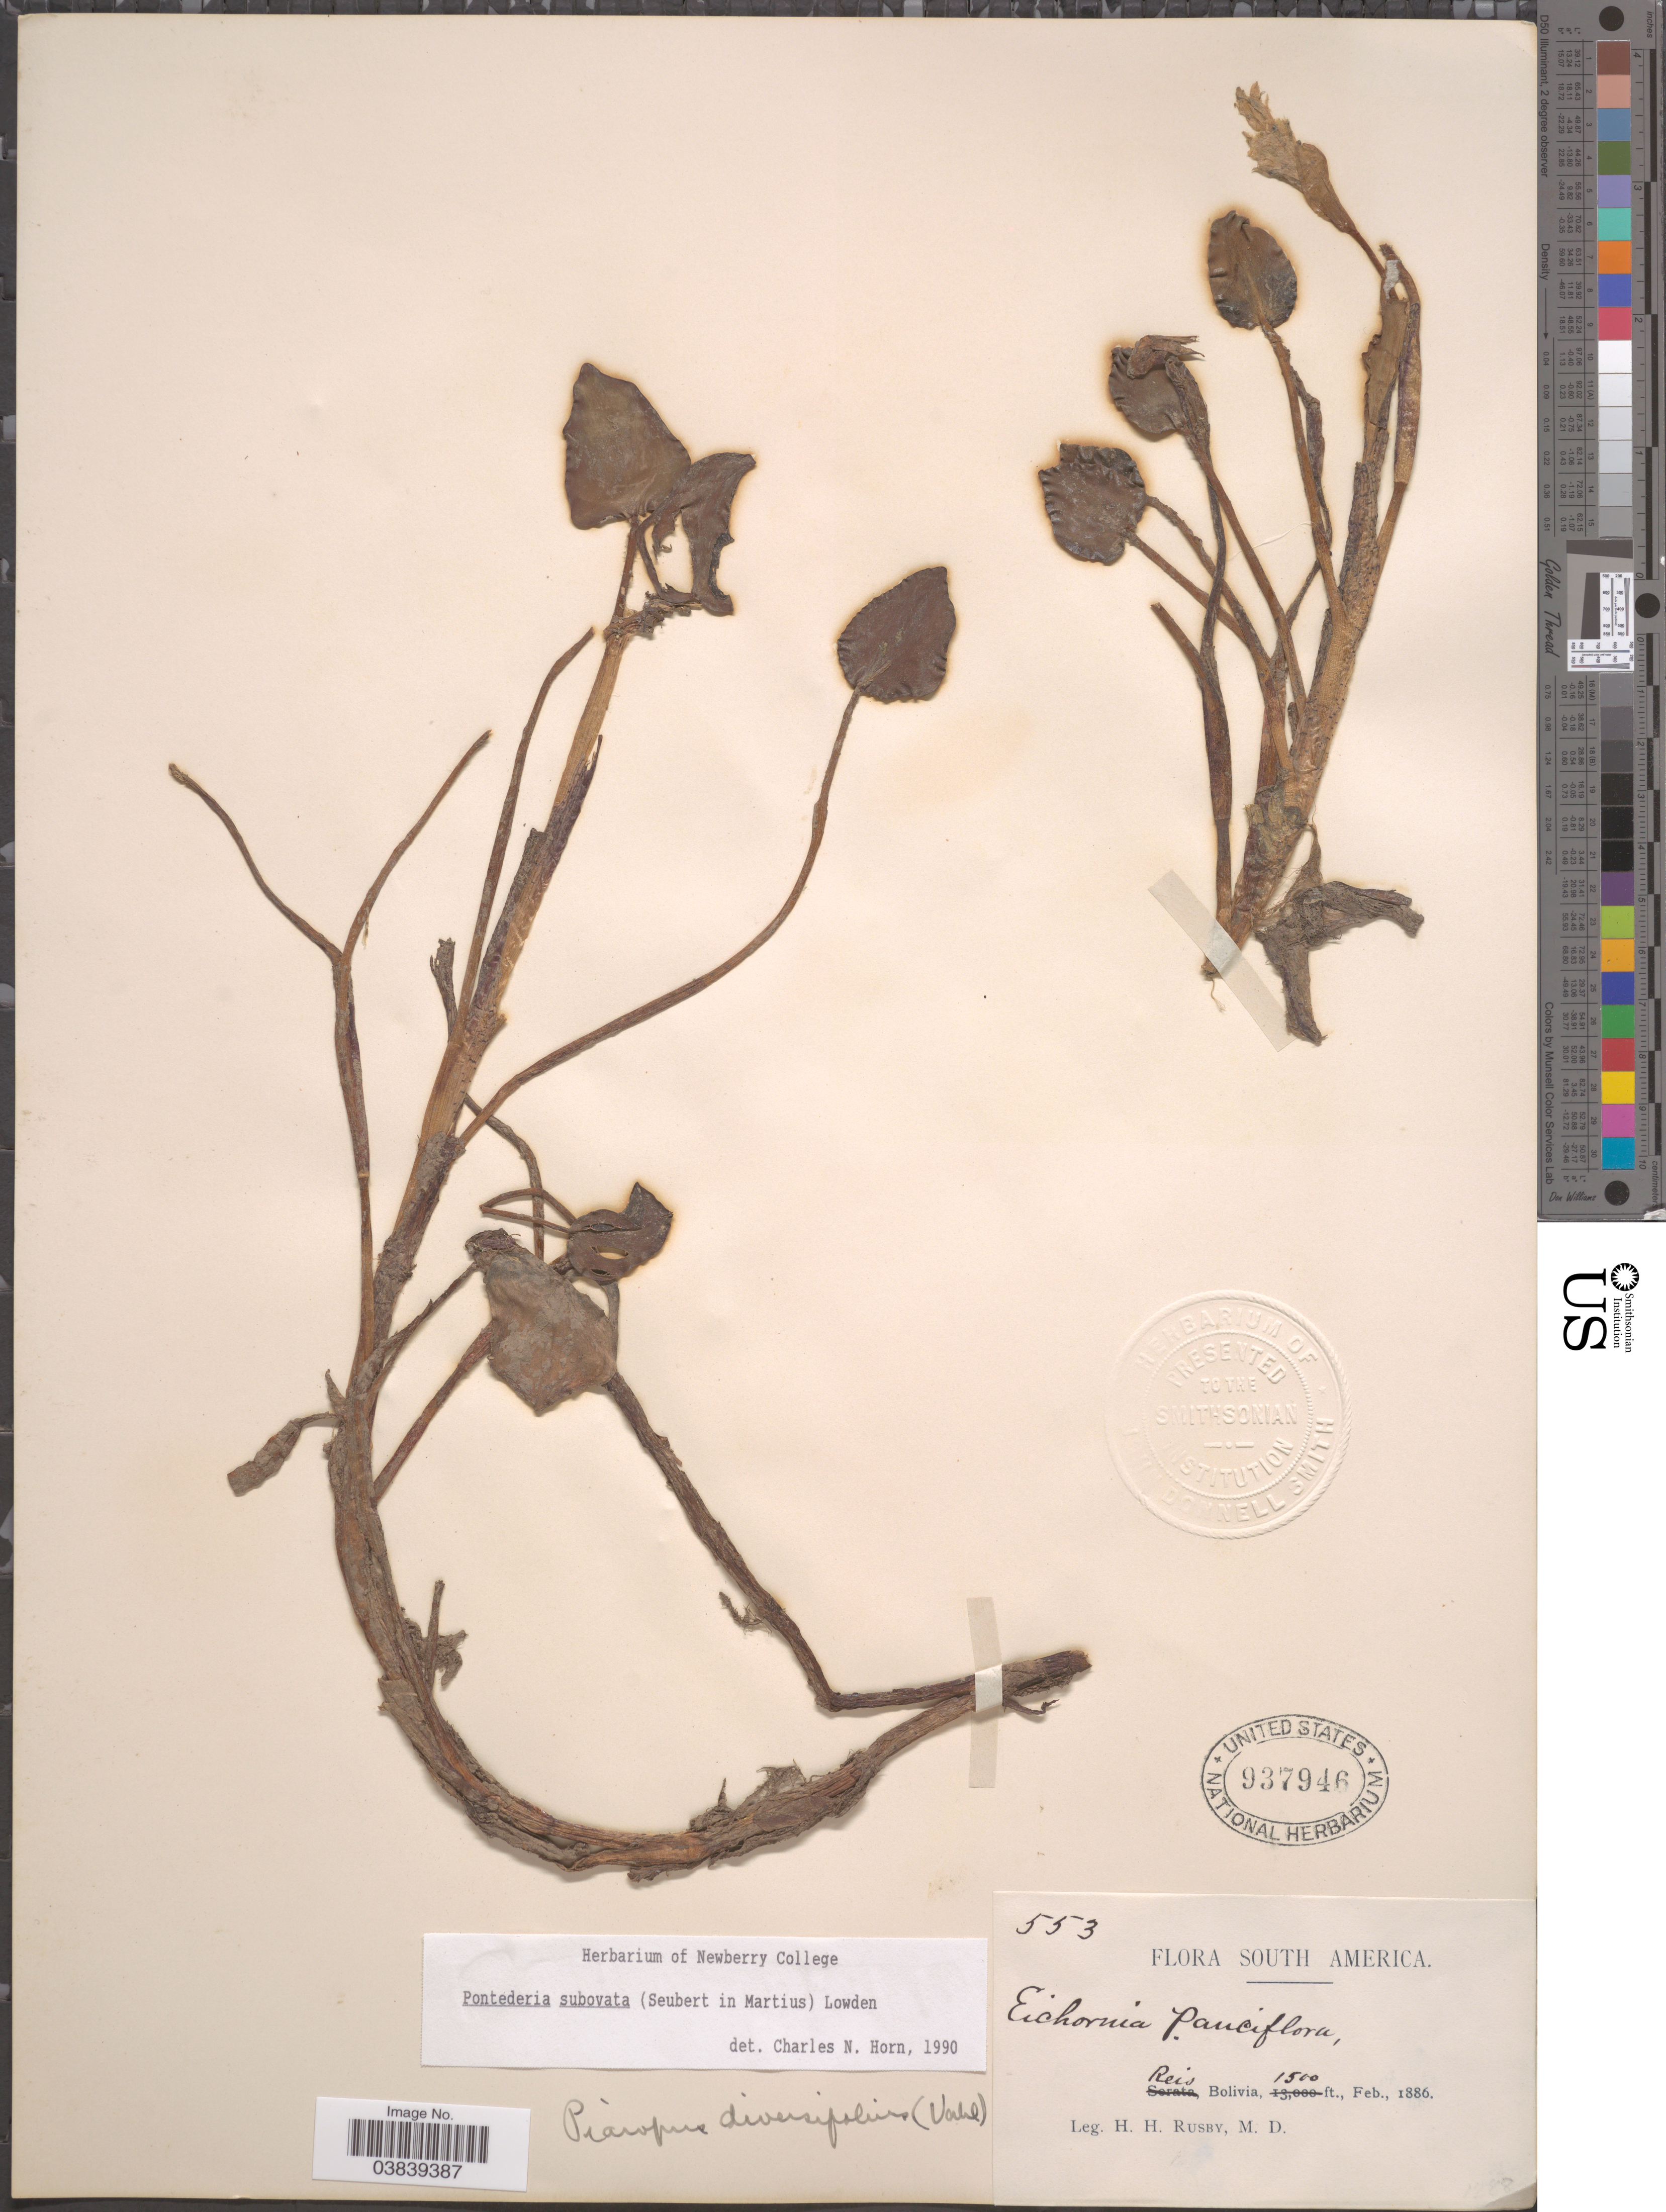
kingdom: Plantae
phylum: Tracheophyta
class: Liliopsida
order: Commelinales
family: Pontederiaceae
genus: Pontederia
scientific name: Pontederia subovata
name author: (Seub.) Lowden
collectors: H. H. Rusby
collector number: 553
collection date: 1886-02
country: Bolivia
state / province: Pando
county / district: Nicolas Suarez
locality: Reis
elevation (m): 457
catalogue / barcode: US 937946